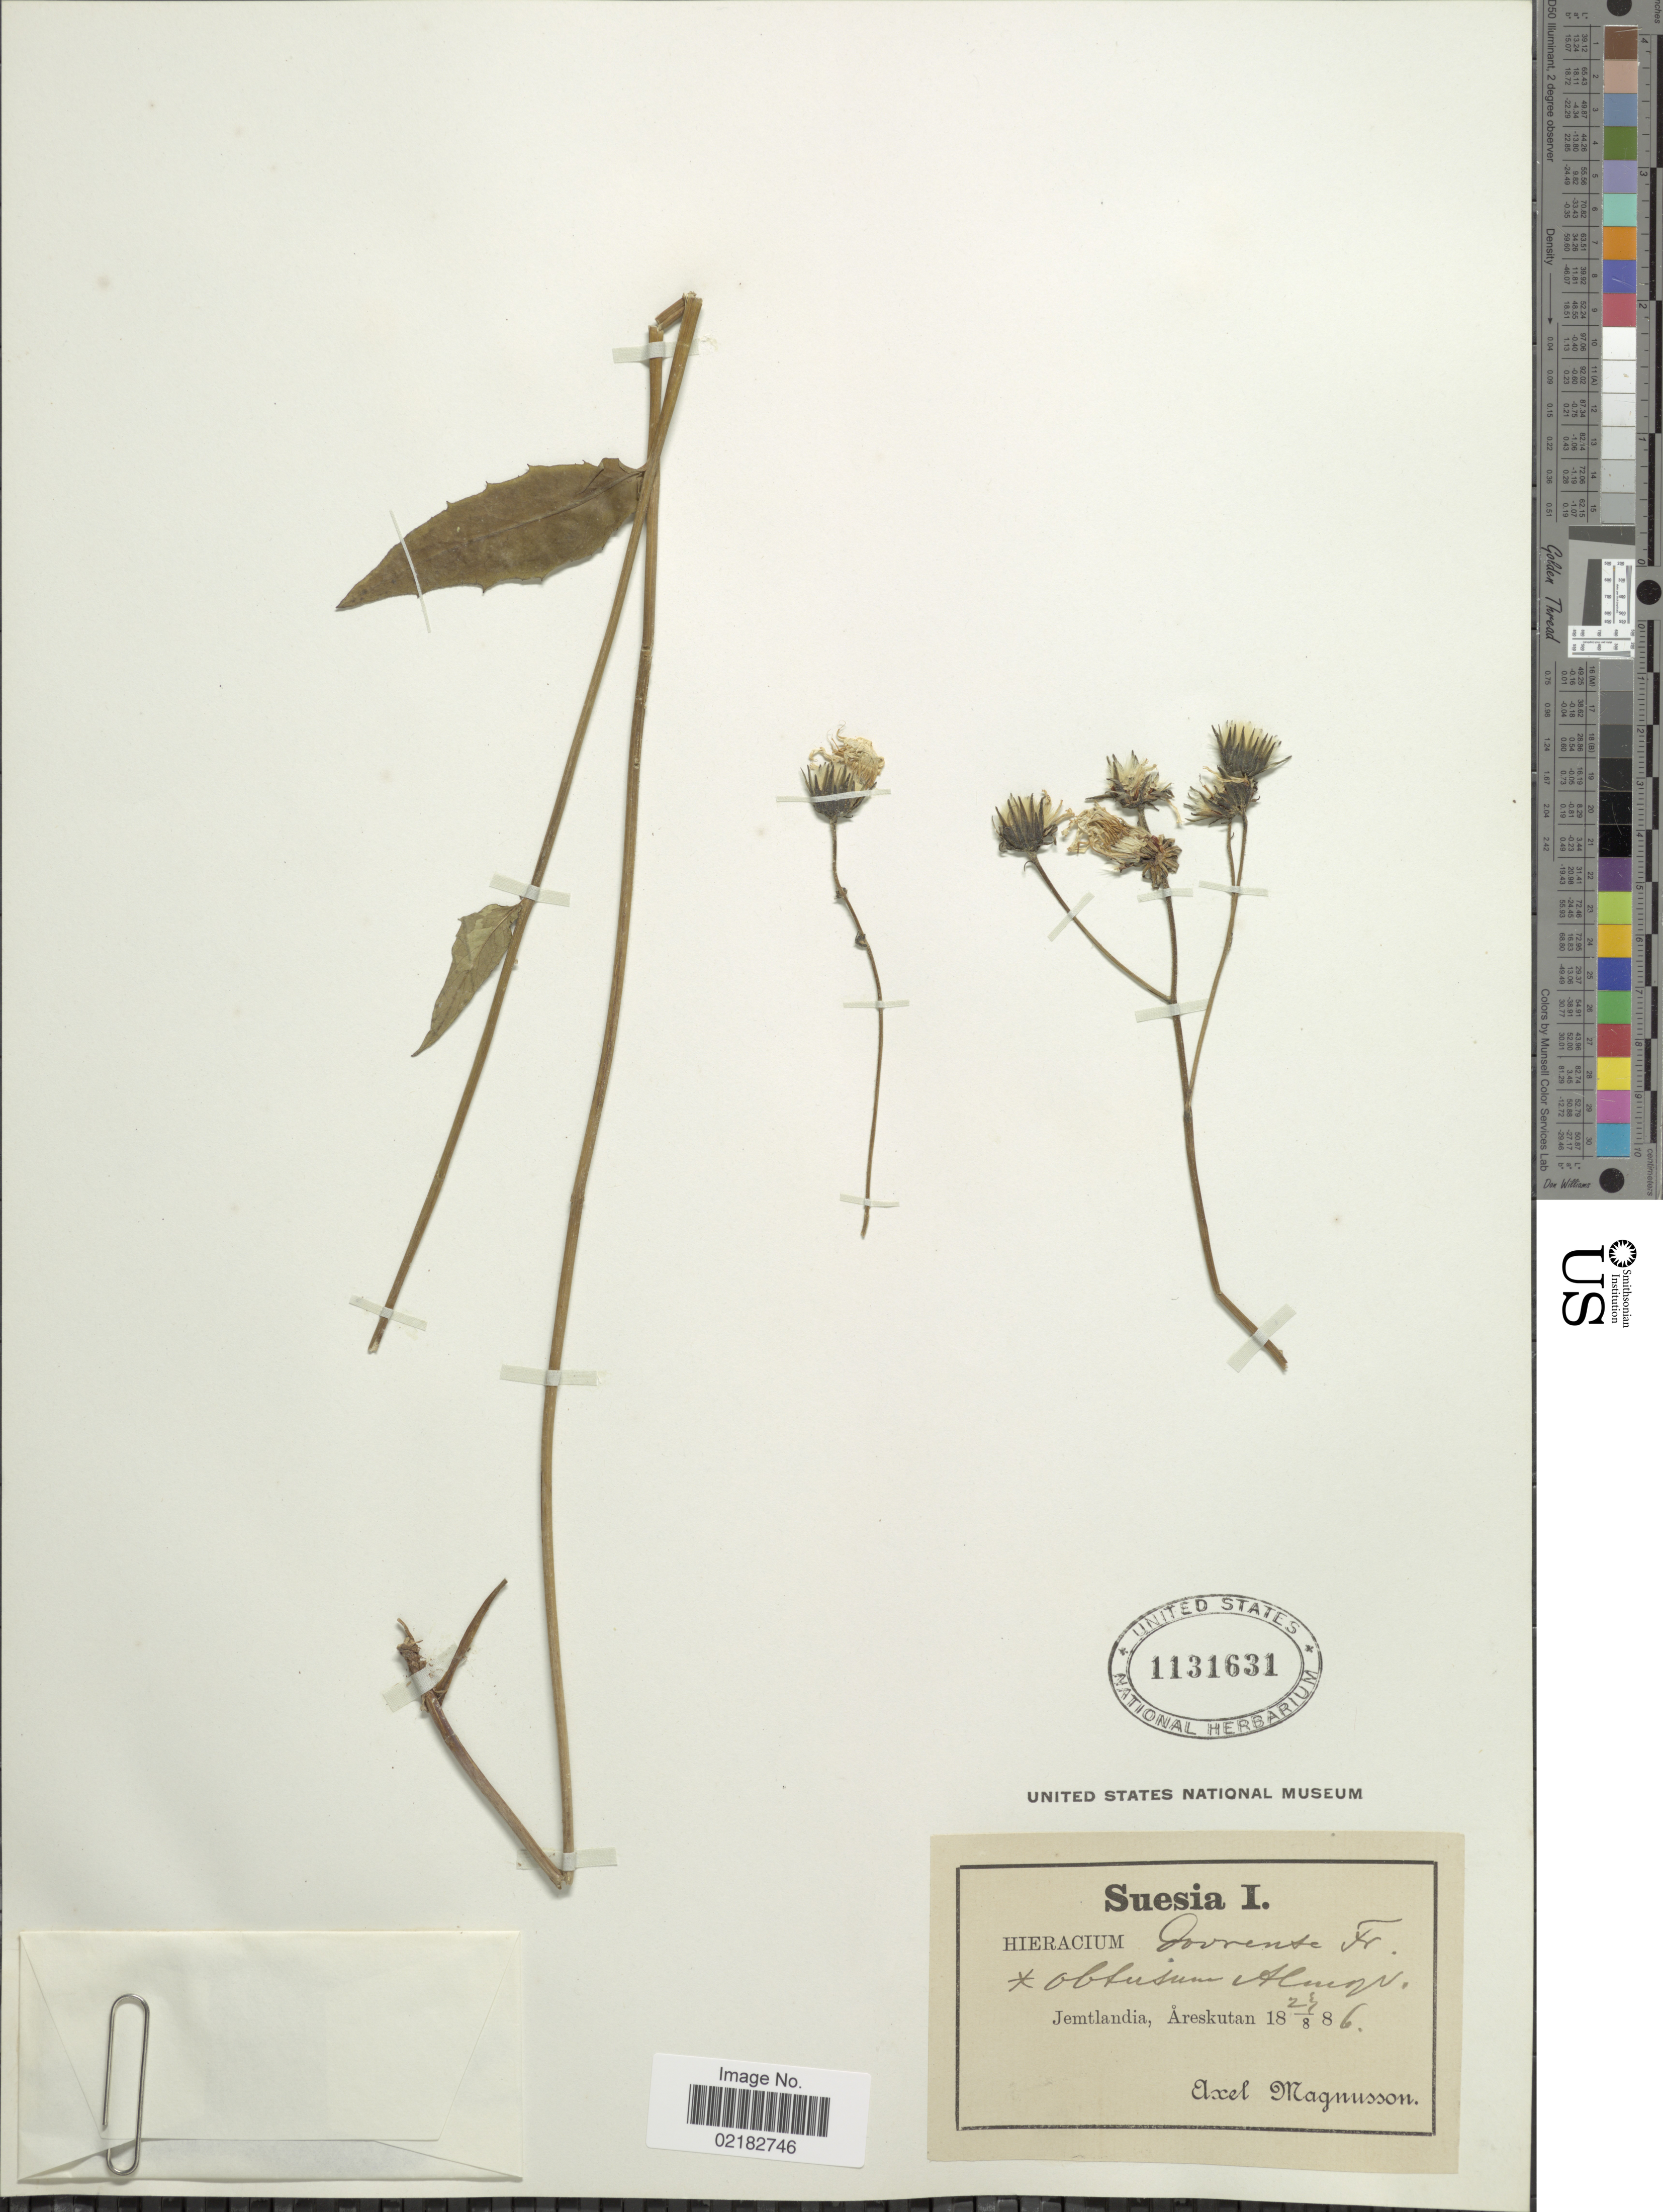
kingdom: Plantae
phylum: Tracheophyta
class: Magnoliopsida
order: Asterales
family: Asteraceae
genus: Hieracium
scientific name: Hieracium dovrense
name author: Fr.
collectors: A. Magnusson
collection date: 1886-08-23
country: Sweden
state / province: Jämtland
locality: Suesia, Jemtlandia, Areskutan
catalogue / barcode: US 1131631